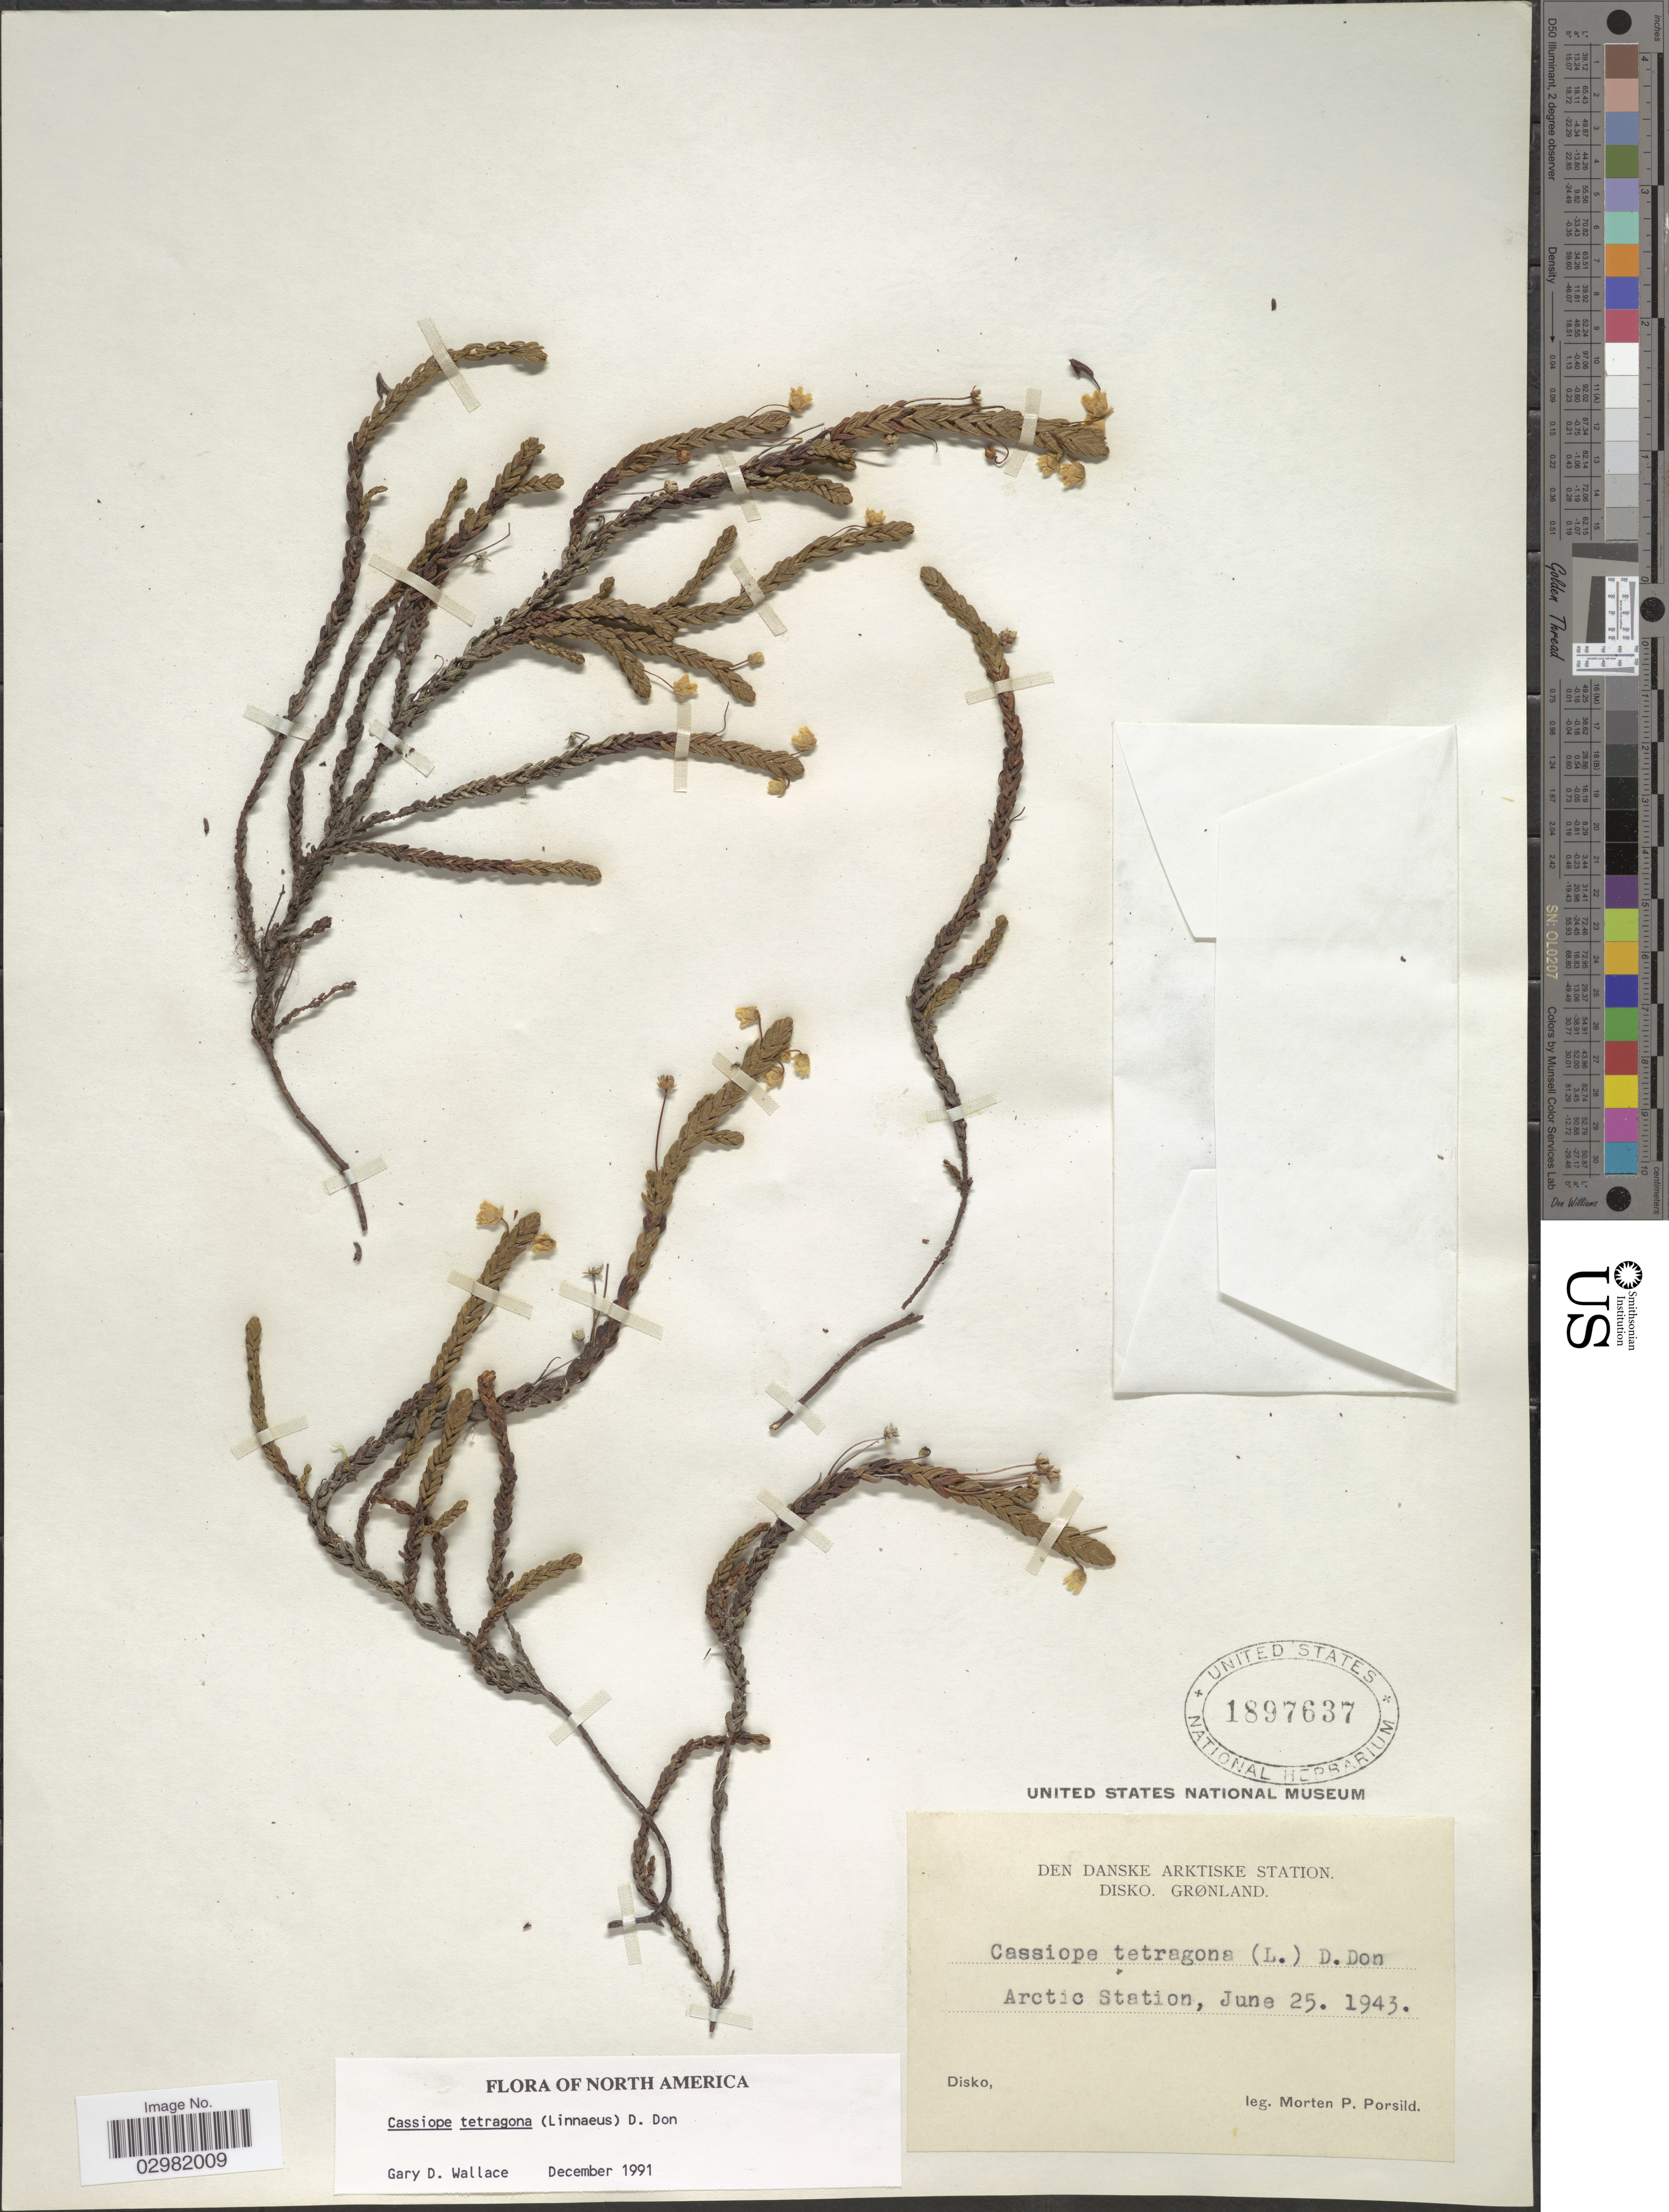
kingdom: Plantae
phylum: Tracheophyta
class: Magnoliopsida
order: Ericales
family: Ericaceae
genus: Cassiope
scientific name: Cassiope tetragona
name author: (L.) D. Don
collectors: M. P. Porsild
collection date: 1943-06-25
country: Greenland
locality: Den Danske Arktiske Station. Disko. Grønland. Arctic Station.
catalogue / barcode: US 1897637